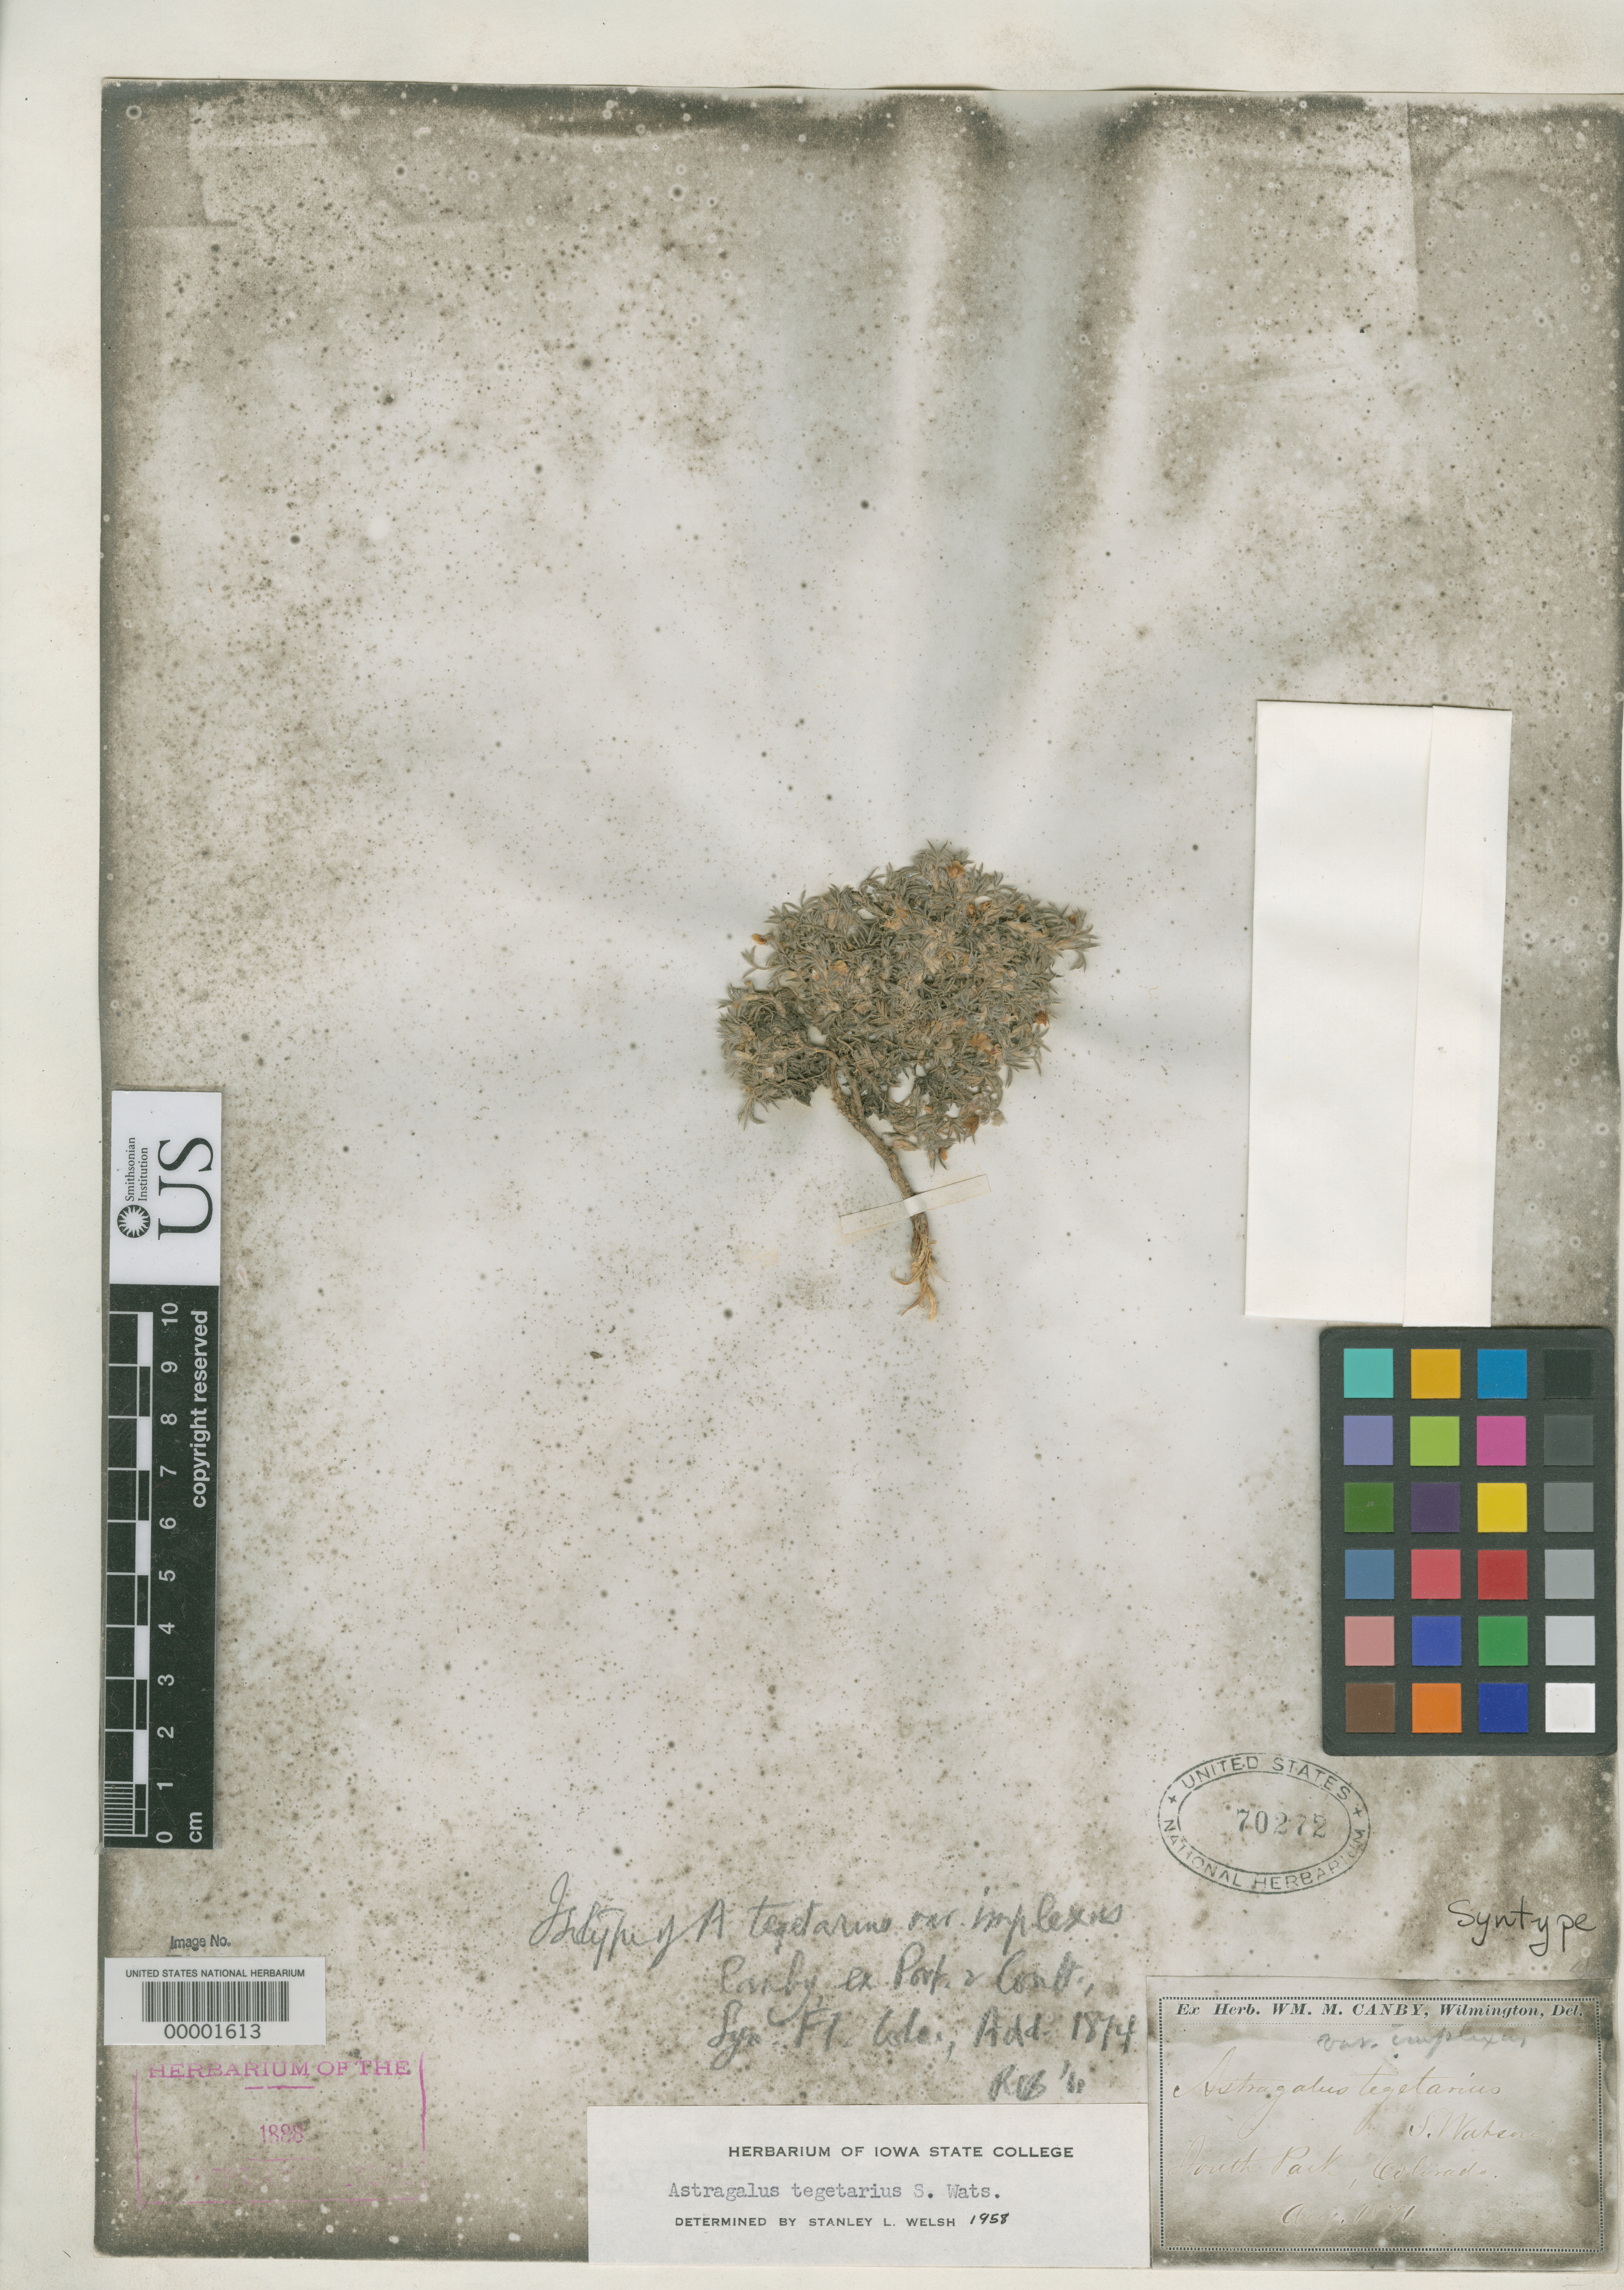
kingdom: Plantae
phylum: Tracheophyta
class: Magnoliopsida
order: Fabales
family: Fabaceae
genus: Astragalus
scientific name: Astragalus tegetarius var. implexus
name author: Canby ex Porter & J.M. Coult.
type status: Syntype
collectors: W. M. Canby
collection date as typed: Aug 1871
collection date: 1871-08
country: United States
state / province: Colorado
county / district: Park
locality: South Park.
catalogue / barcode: US 70272